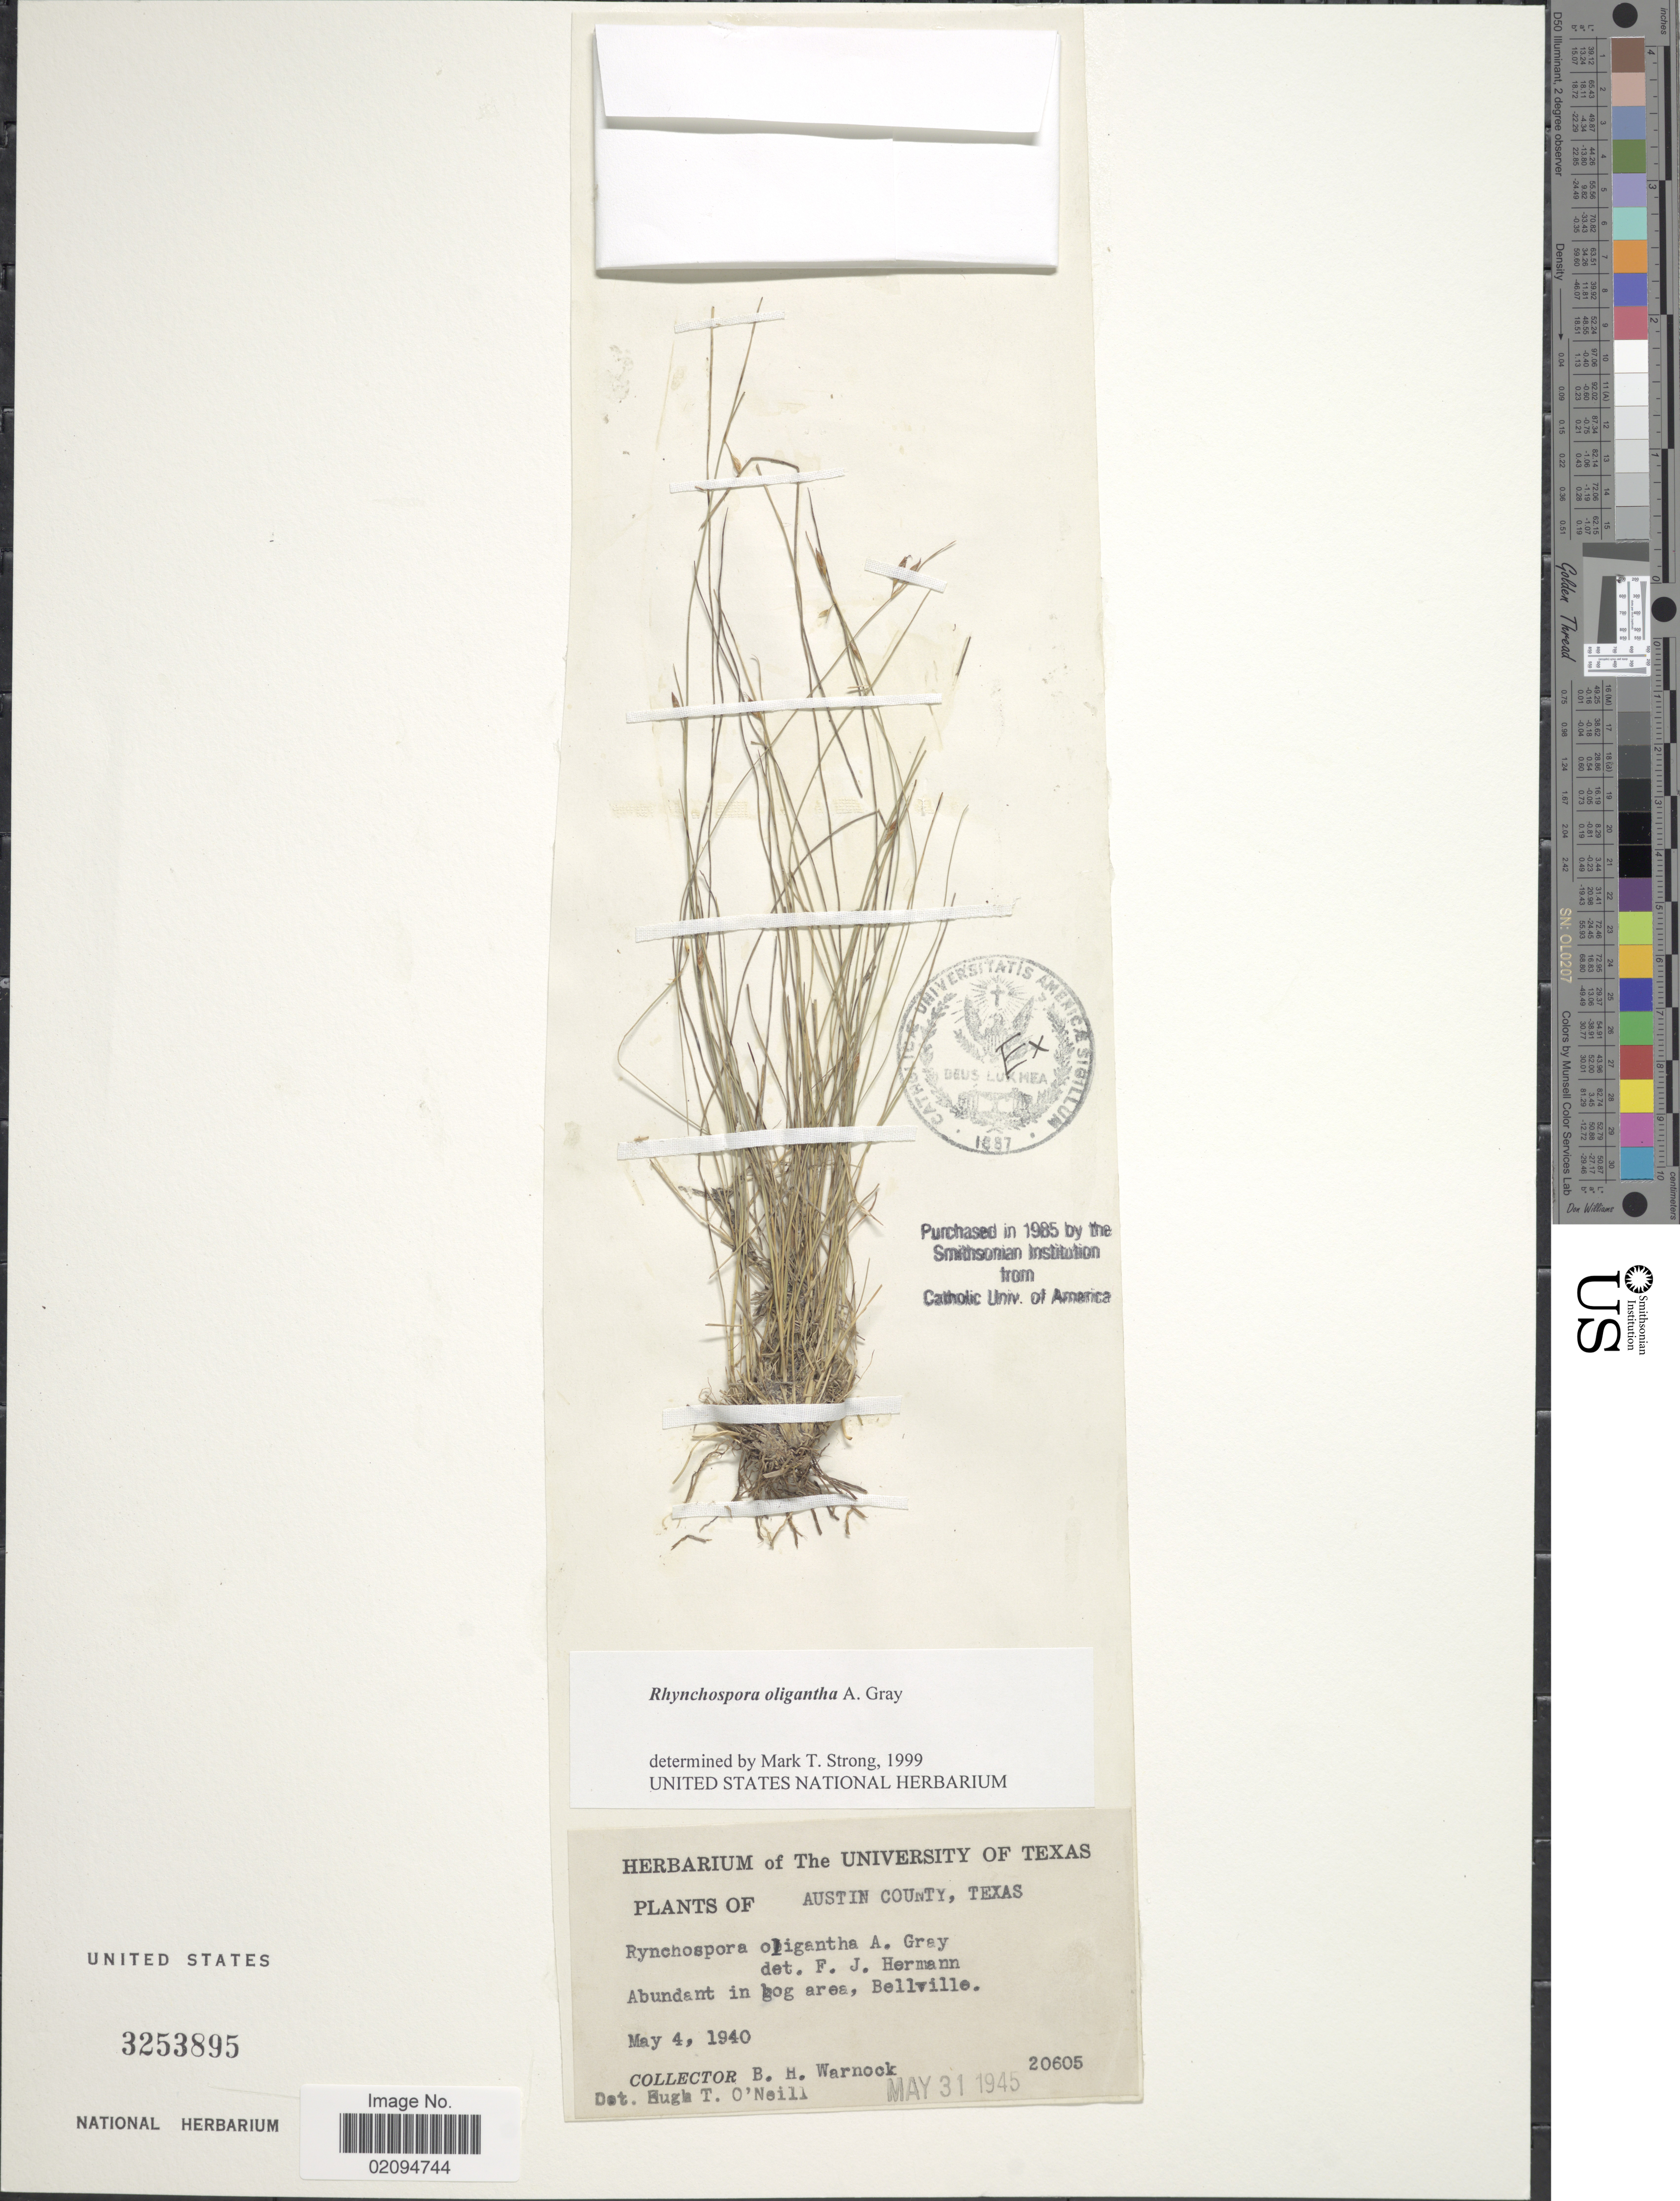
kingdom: Plantae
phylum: Tracheophyta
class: Liliopsida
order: Poales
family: Cyperaceae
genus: Rhynchospora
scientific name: Rhynchospora oligantha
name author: A. Gray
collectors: B. H. Warnock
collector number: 20605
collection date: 1940-05-04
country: United States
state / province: Texas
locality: Austin County. Bellville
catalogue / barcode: US 3253895